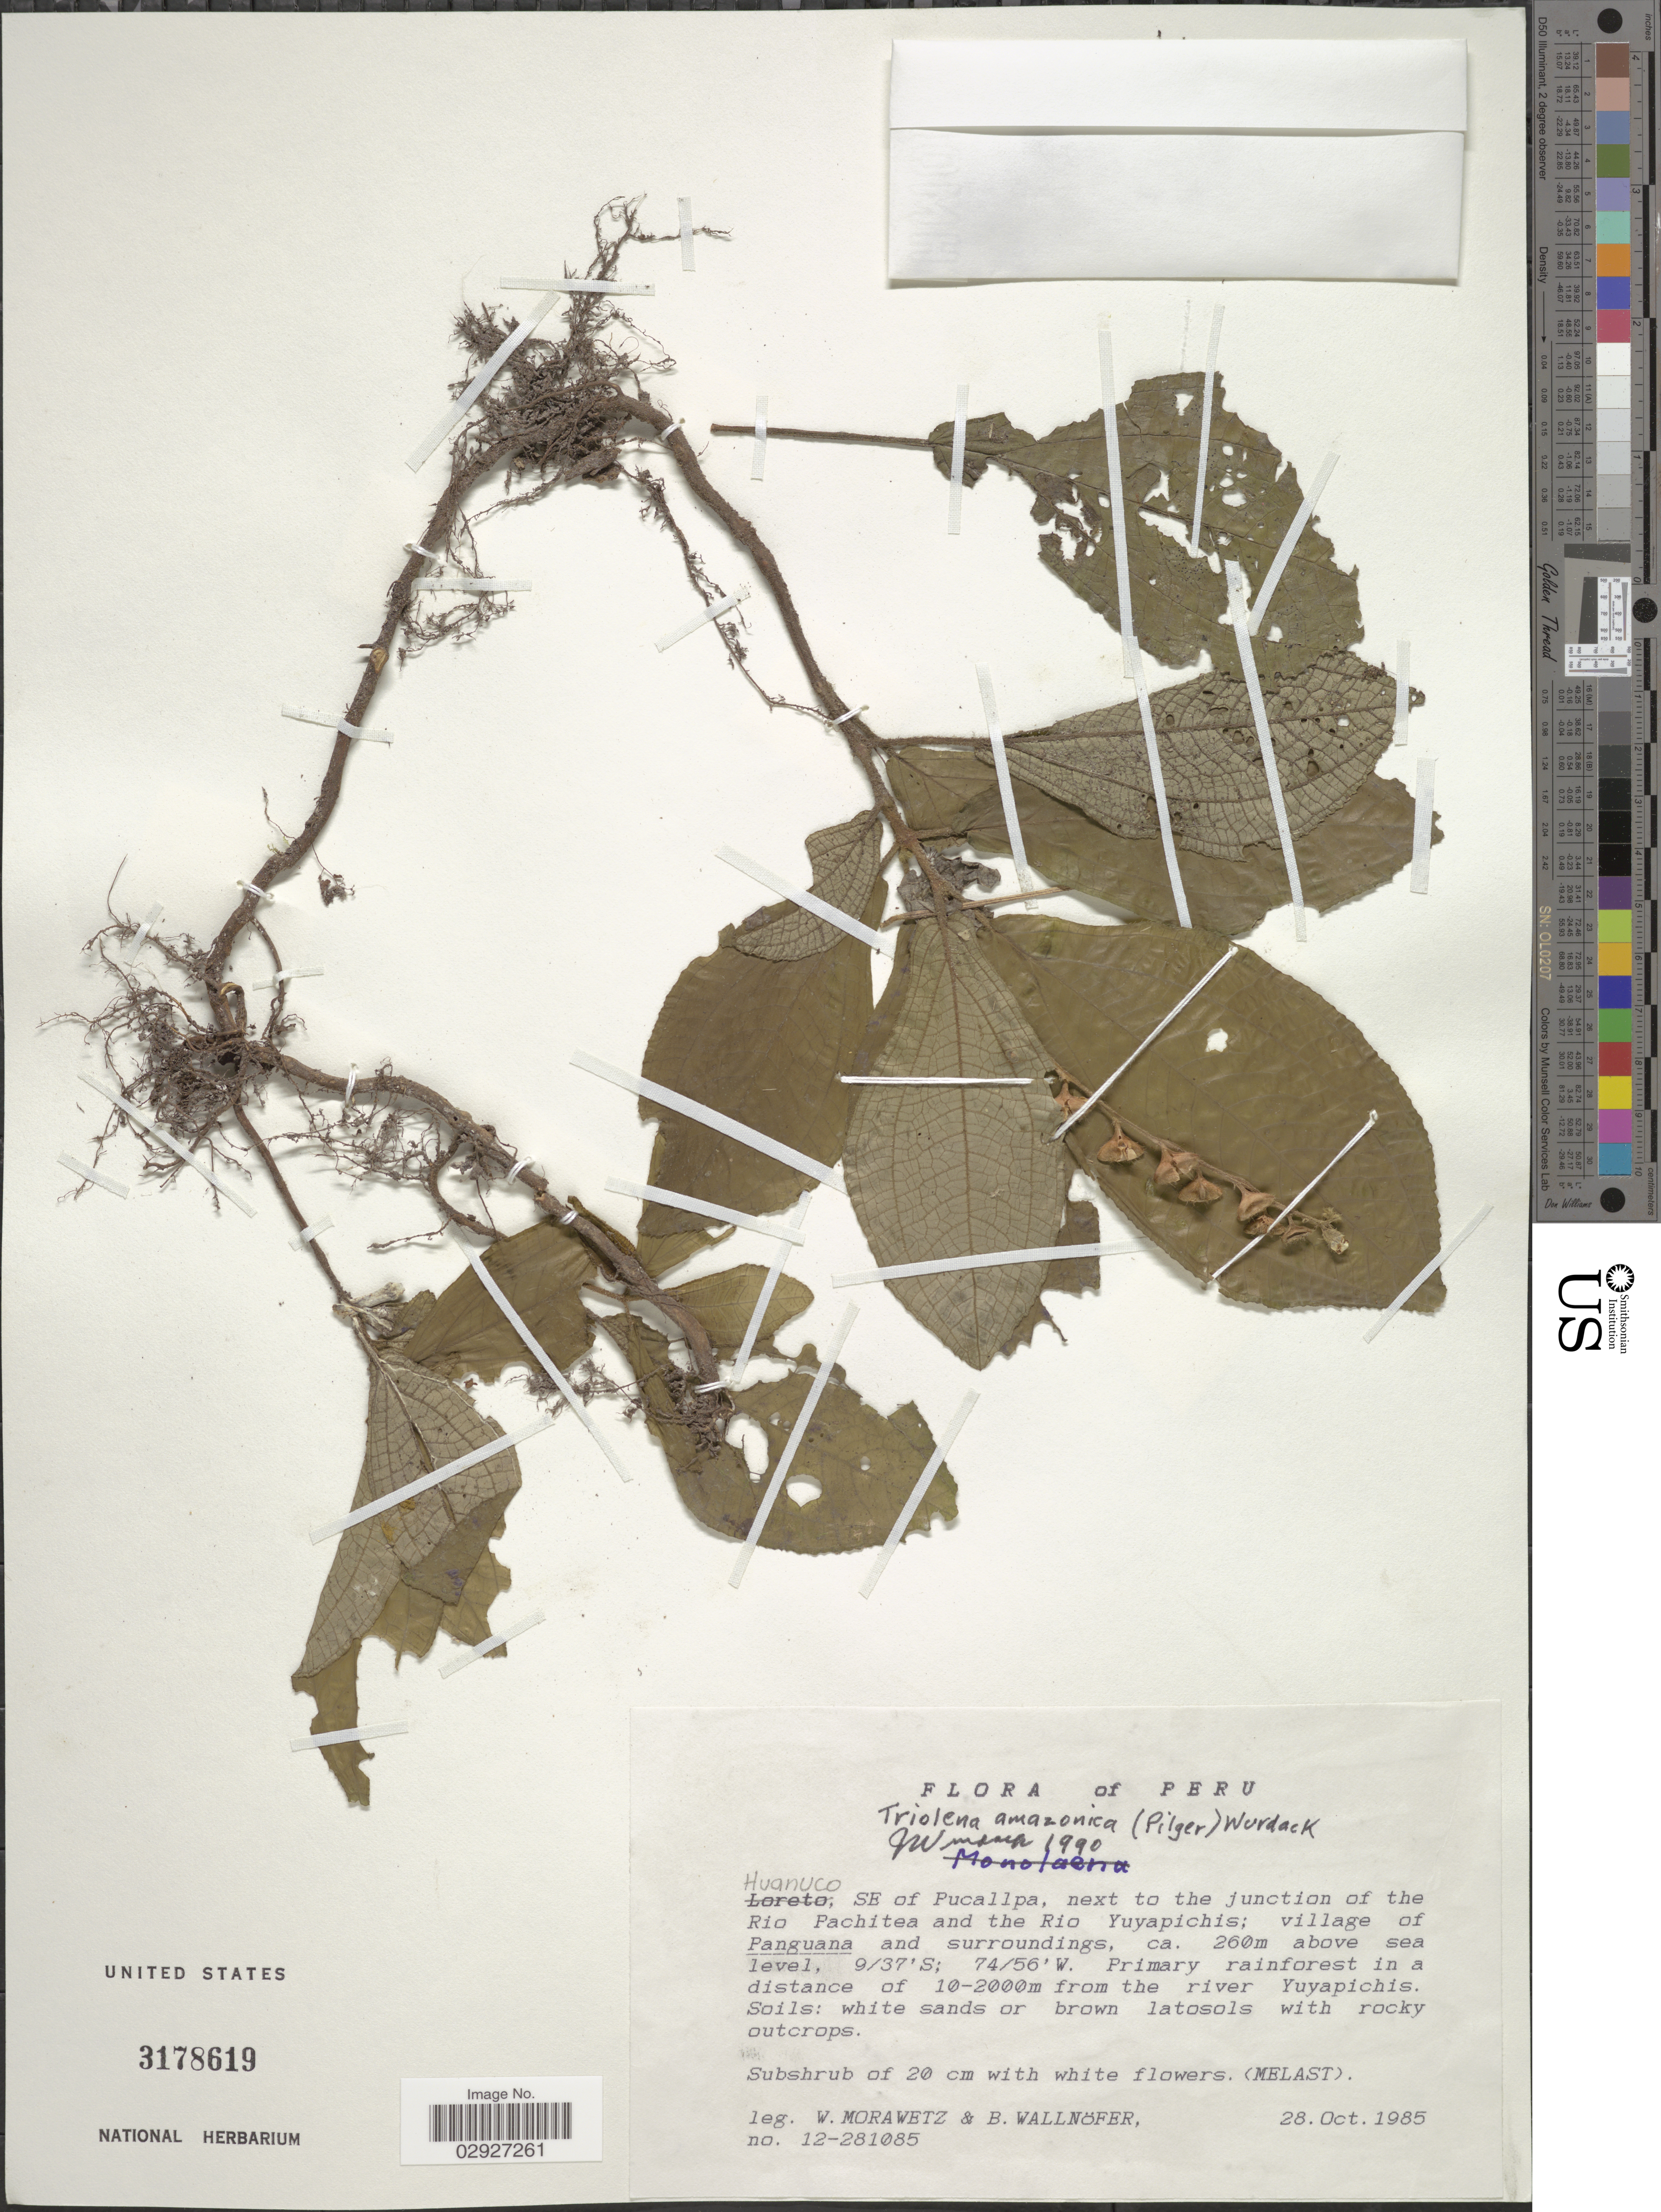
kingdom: Plantae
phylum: Tracheophyta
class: Magnoliopsida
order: Myrtales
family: Melastomataceae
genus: Triolena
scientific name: Triolena amazonica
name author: (Pilg.)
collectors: W. Morawetz & B. Wallnöfer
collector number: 12-281085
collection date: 1985-10-28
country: Peru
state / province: Huánuco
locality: SE of Pucallpa, next to the junction of the Rio Pachitea and the Rio Yuyapichis; village of Panguana and surroundings, Primary rainforest in a distance of 10-2000 m from the river Yuyapichis.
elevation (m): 260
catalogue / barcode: US 3178619